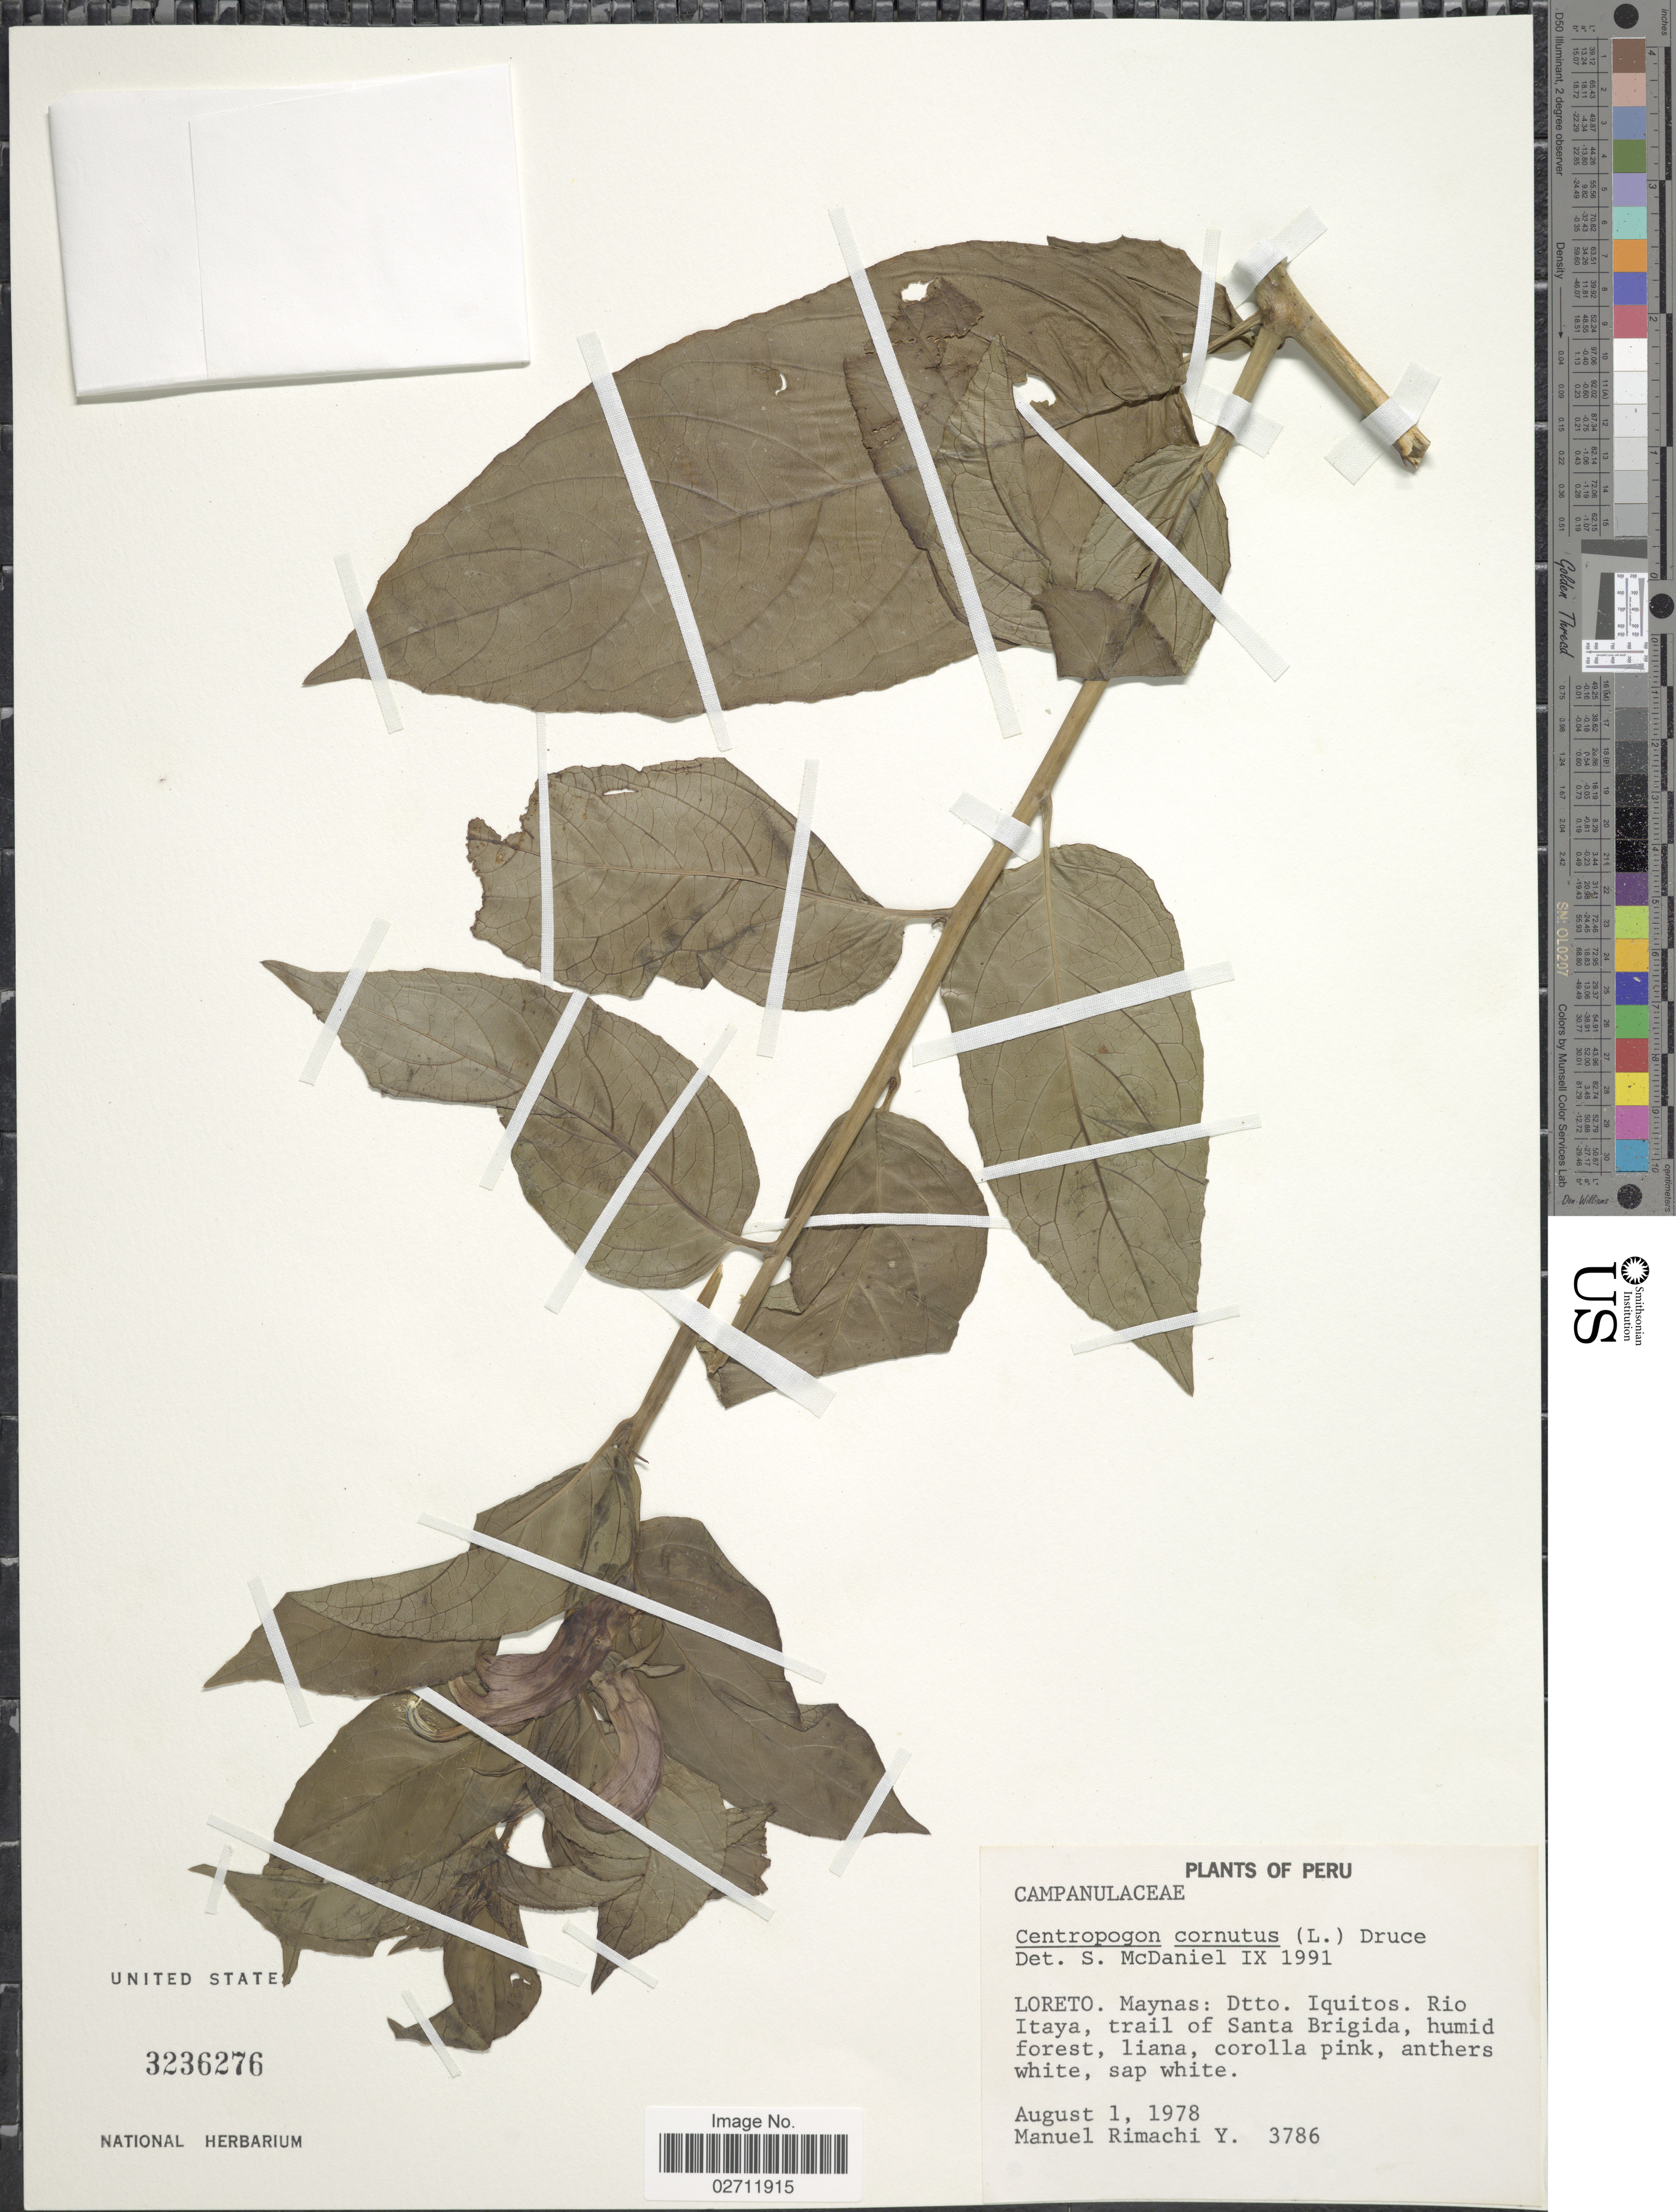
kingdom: Plantae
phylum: Tracheophyta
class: Magnoliopsida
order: Asterales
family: Campanulaceae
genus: Centropogon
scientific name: Centropogon cornutus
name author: (L.) Druce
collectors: M. Rimachi Y.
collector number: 3786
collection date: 1978-08-01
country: Peru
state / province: Loreto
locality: Maynas: Dtto, Iquitos, Rio Itaya, trail of Santa Brigida.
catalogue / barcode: US 3236276